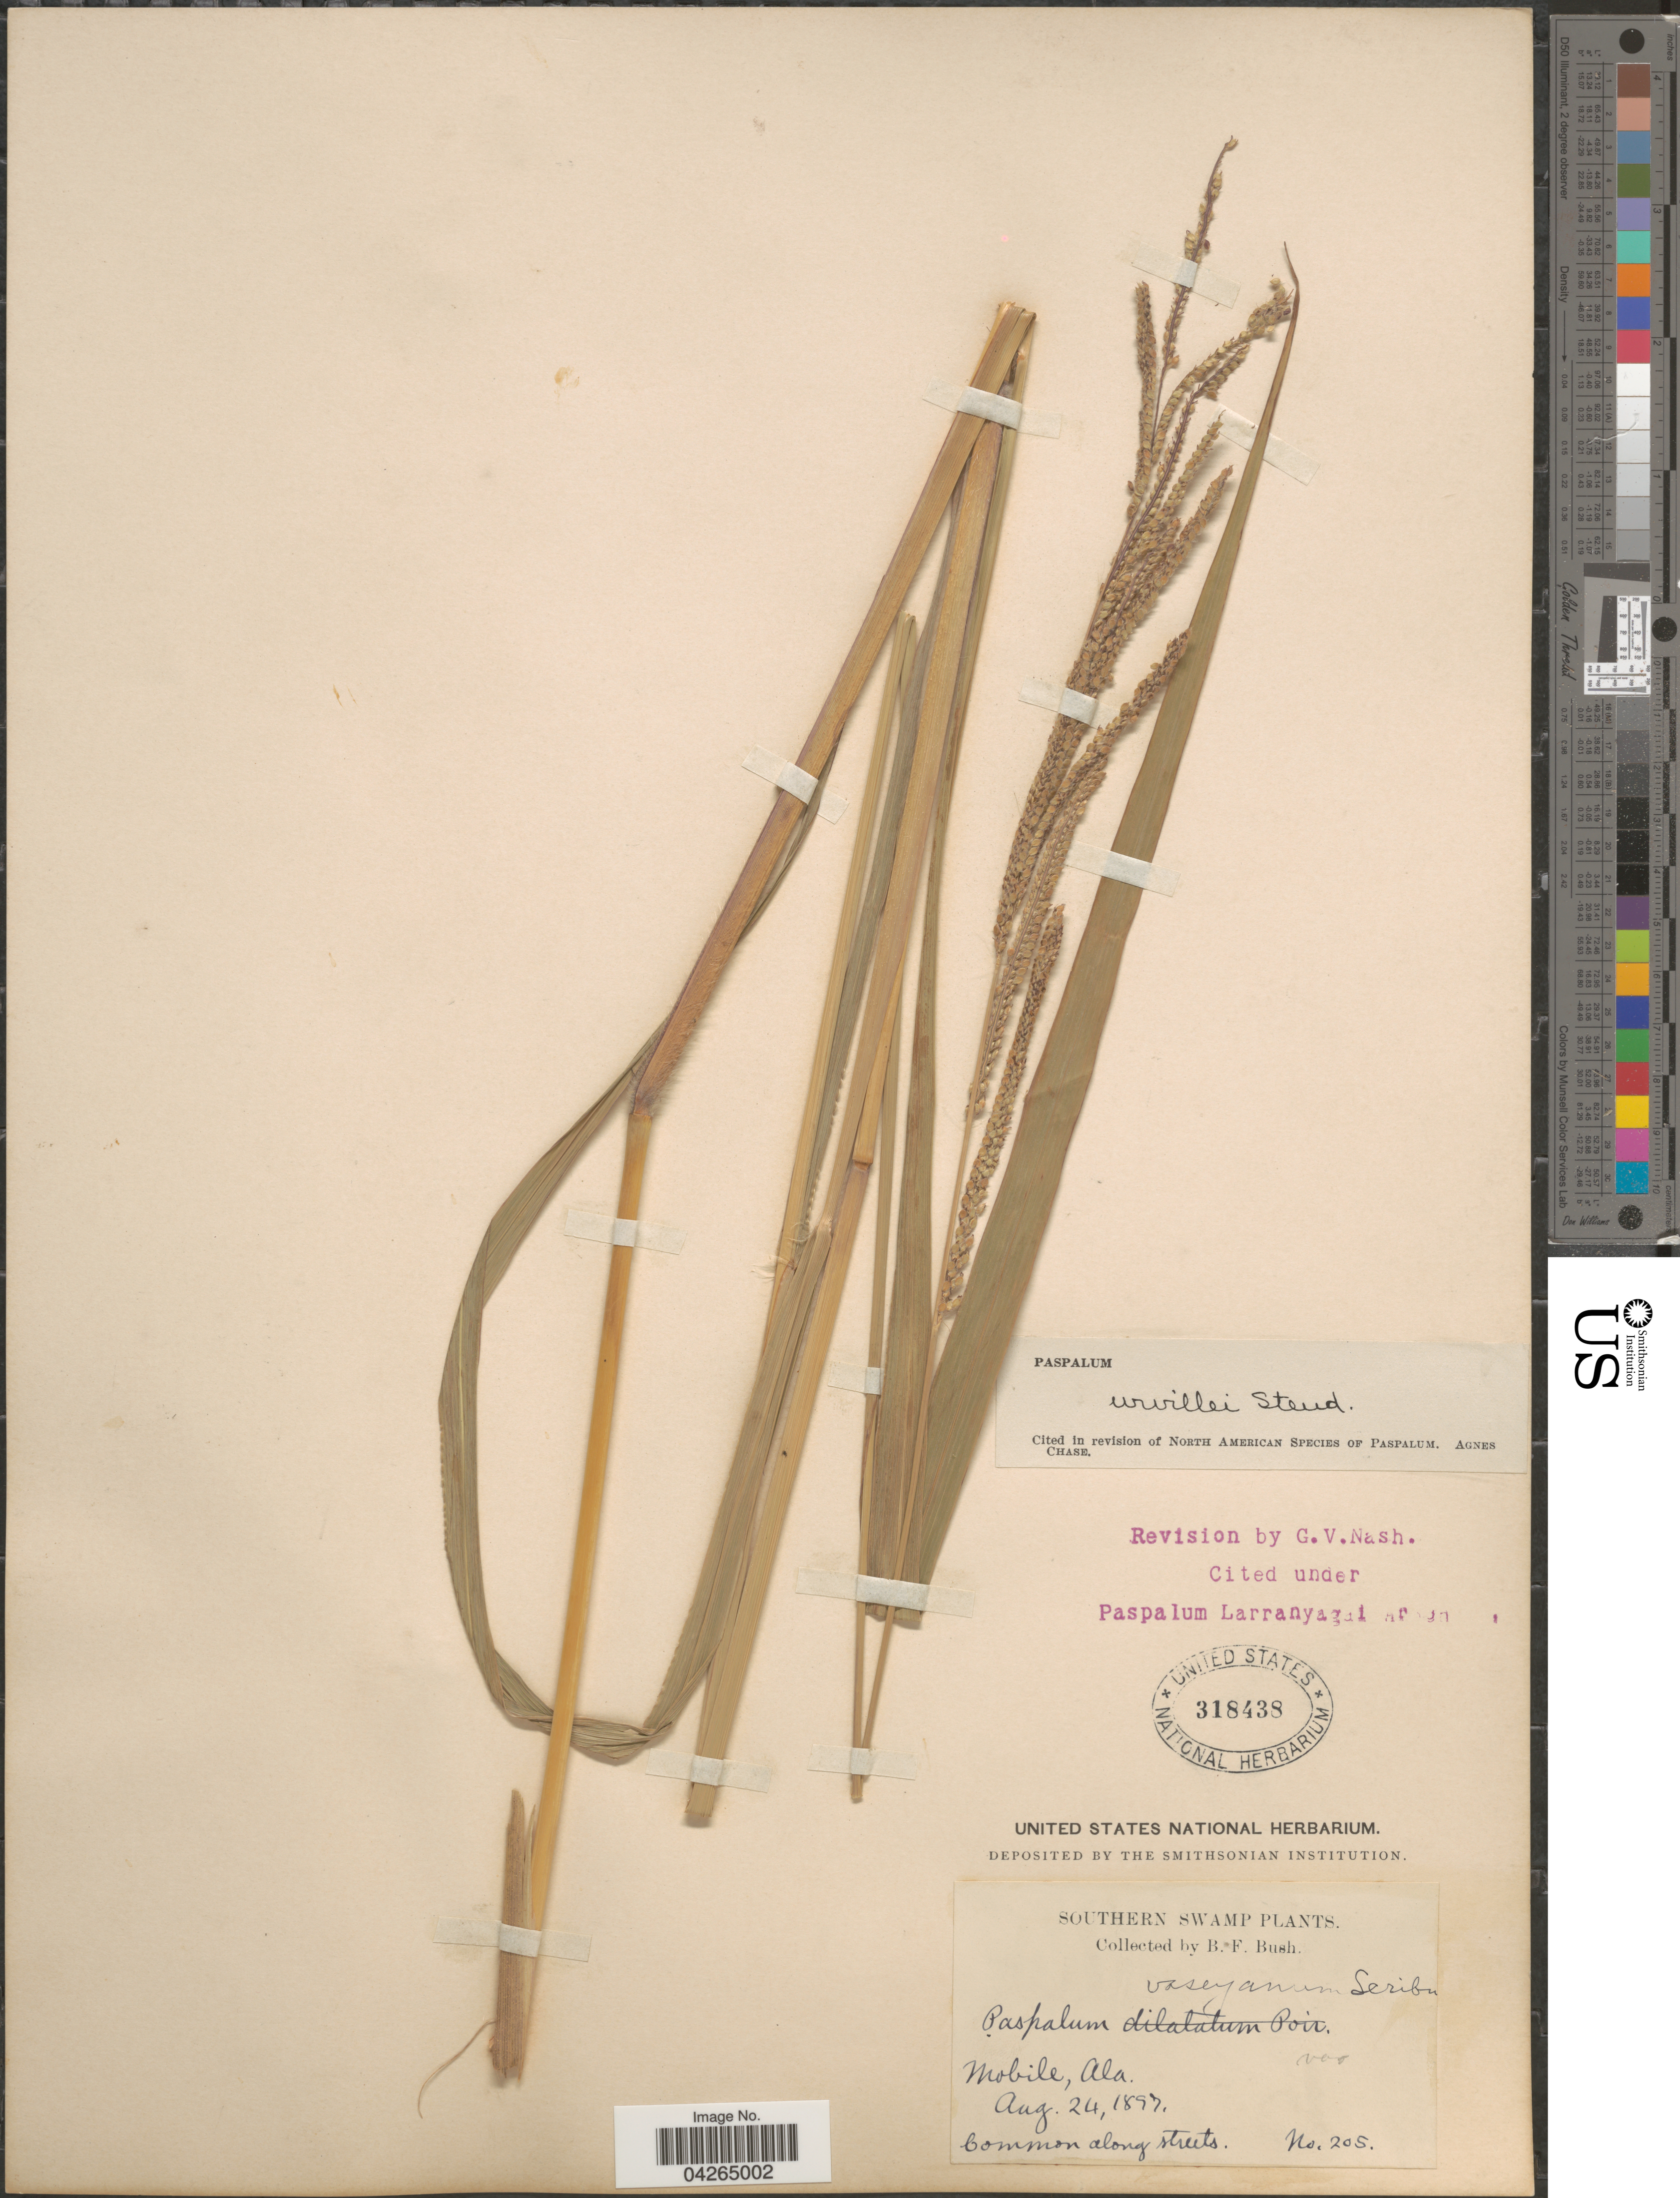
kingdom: Plantae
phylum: Tracheophyta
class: Liliopsida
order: Poales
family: Poaceae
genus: Paspalum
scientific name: Paspalum urvillei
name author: Steud.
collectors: B. F. Bush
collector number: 205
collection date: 1897-08-24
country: United States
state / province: Alabama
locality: Southern Swamp. Mobile.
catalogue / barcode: US 318438